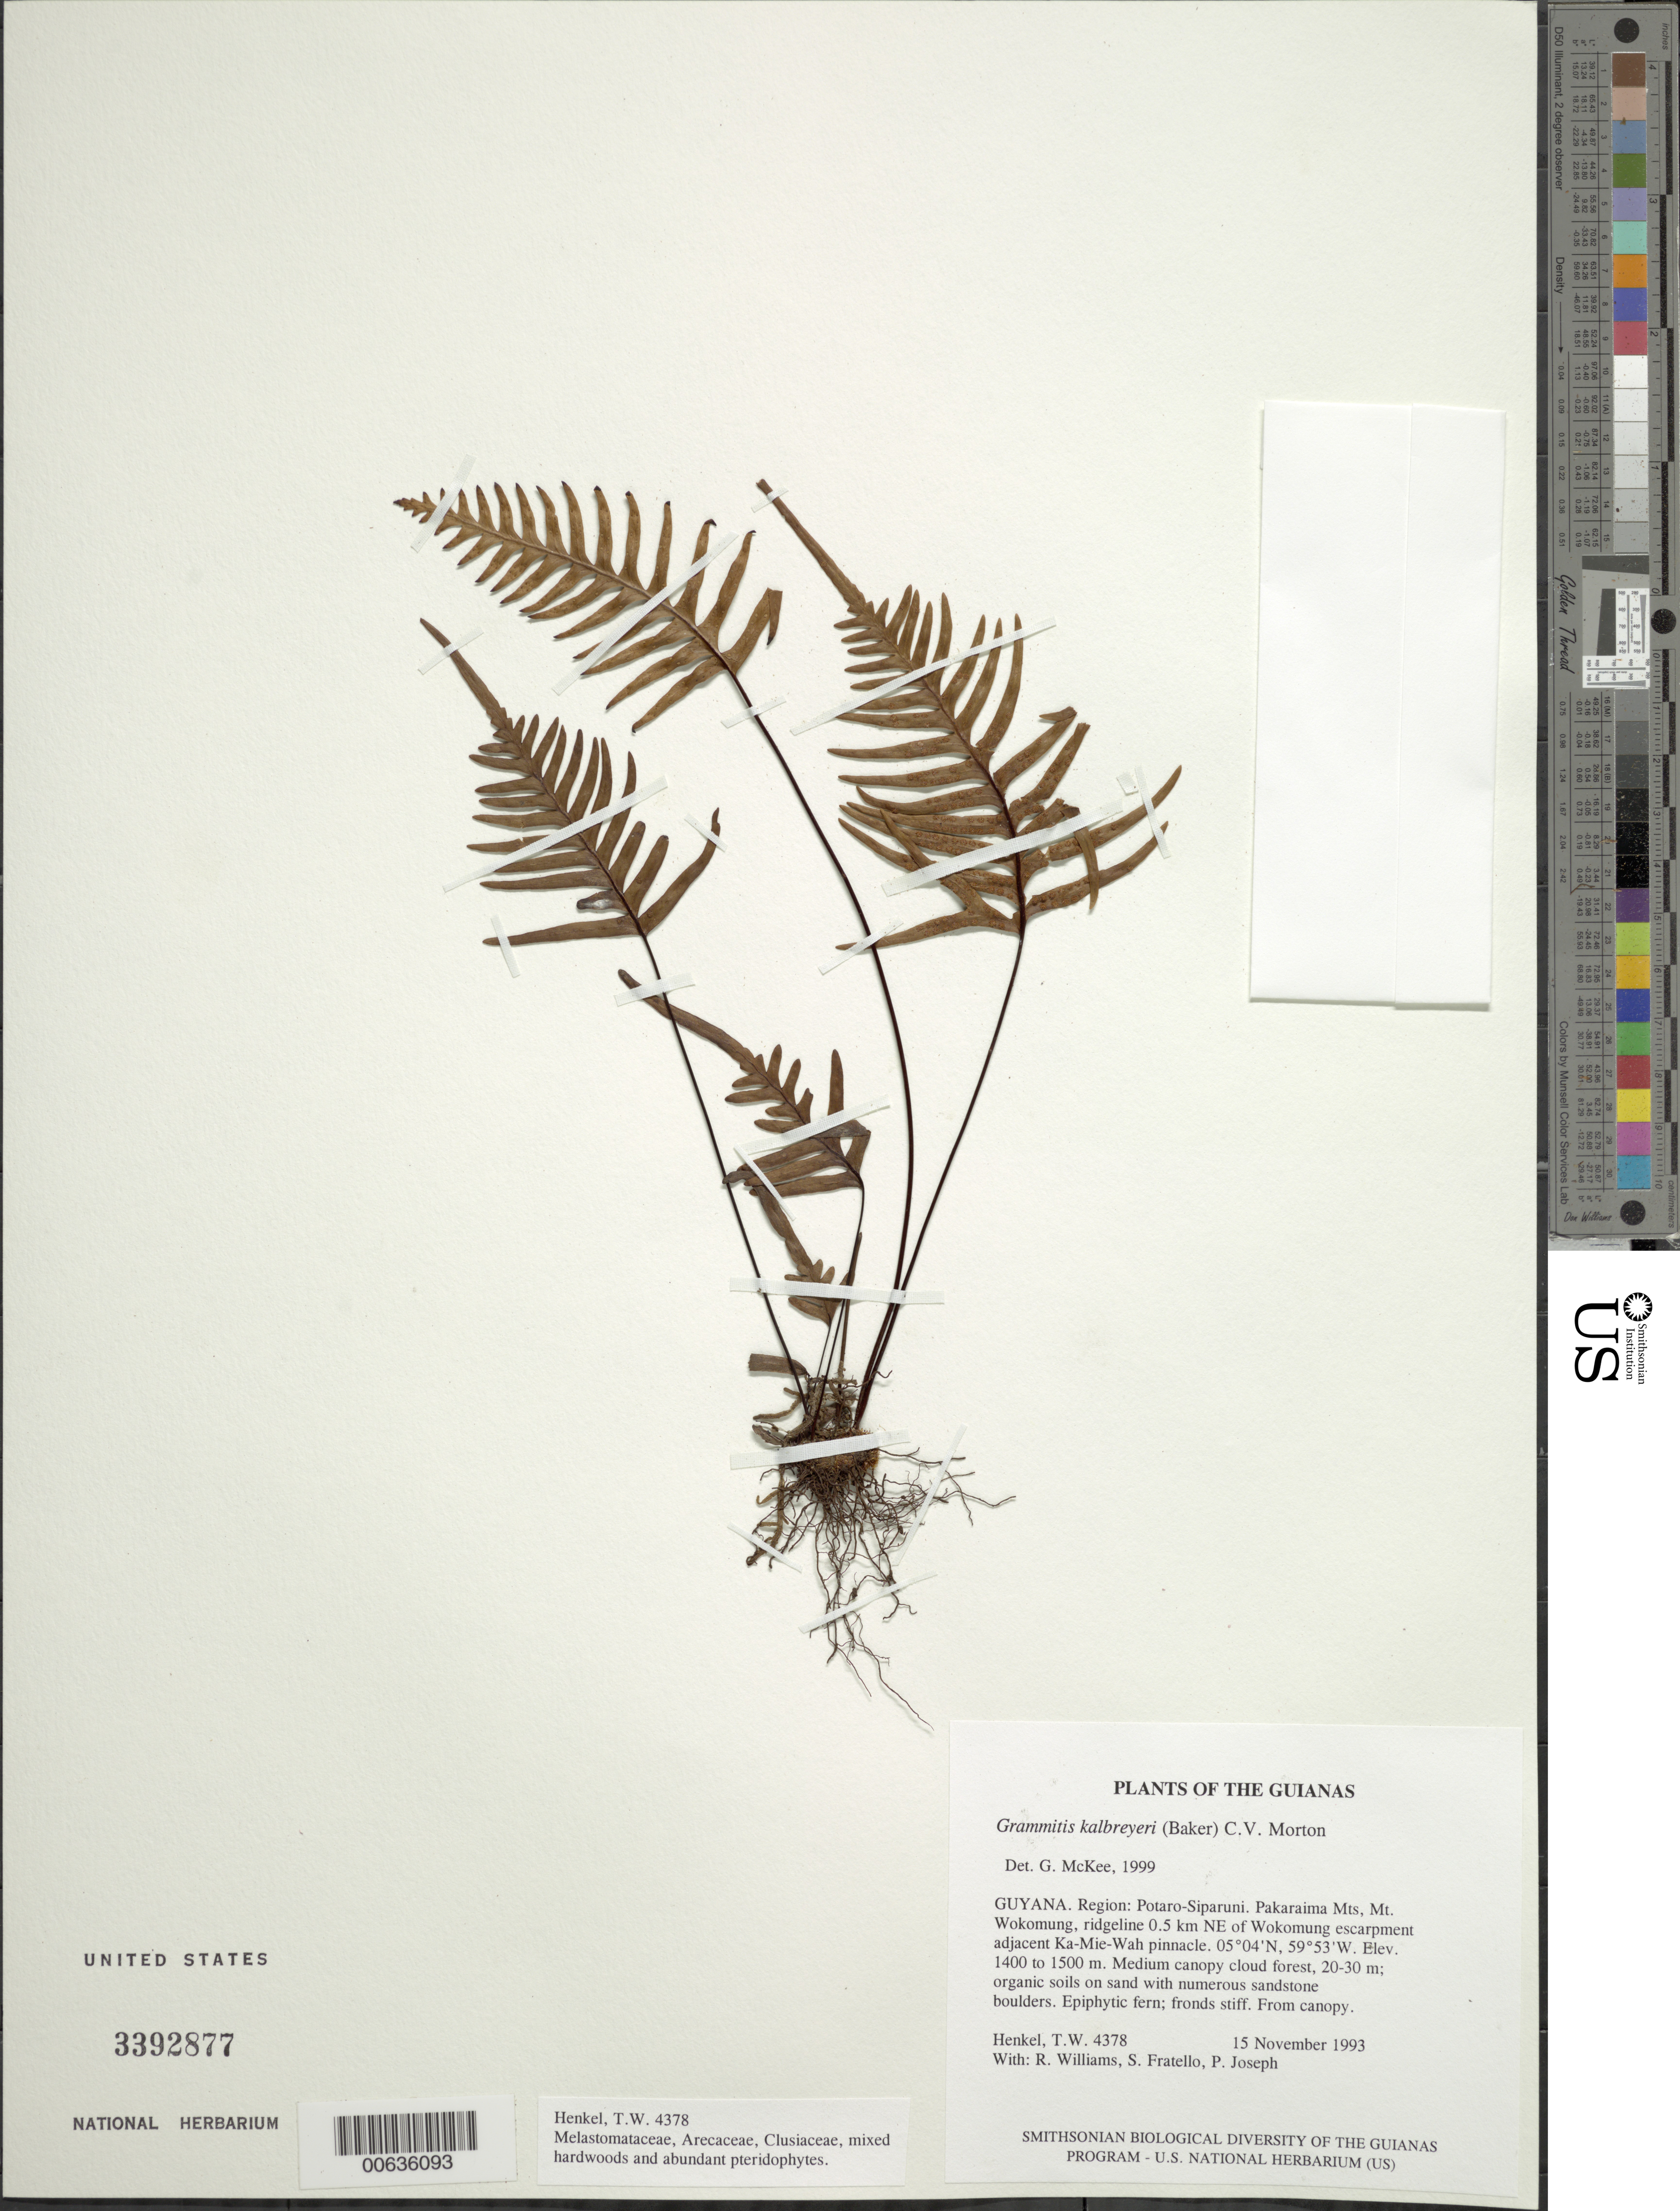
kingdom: Plantae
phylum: Tracheophyta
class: Polypodiopsida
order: Polypodiales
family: Polypodiaceae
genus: Ceradenia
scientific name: Ceradenia kalbreyeri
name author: (Baker) L.E. Bishop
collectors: T. Henkel, R. Williams, S. Fratello & P. Joseph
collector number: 4378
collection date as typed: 15 November 1993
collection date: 1993-11-15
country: Guyana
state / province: Potaro-Siparuni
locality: Pakaraima Mts, Mt. Wokomung, ridgeline 0.5 km NE of Wokomung escarpment adjacent Ka-Mie-Wah pinnacle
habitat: Medium canopy cloud forest, 20-30 m; organic soils on sand with numerous sandstone boulders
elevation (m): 1400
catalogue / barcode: US 3392877